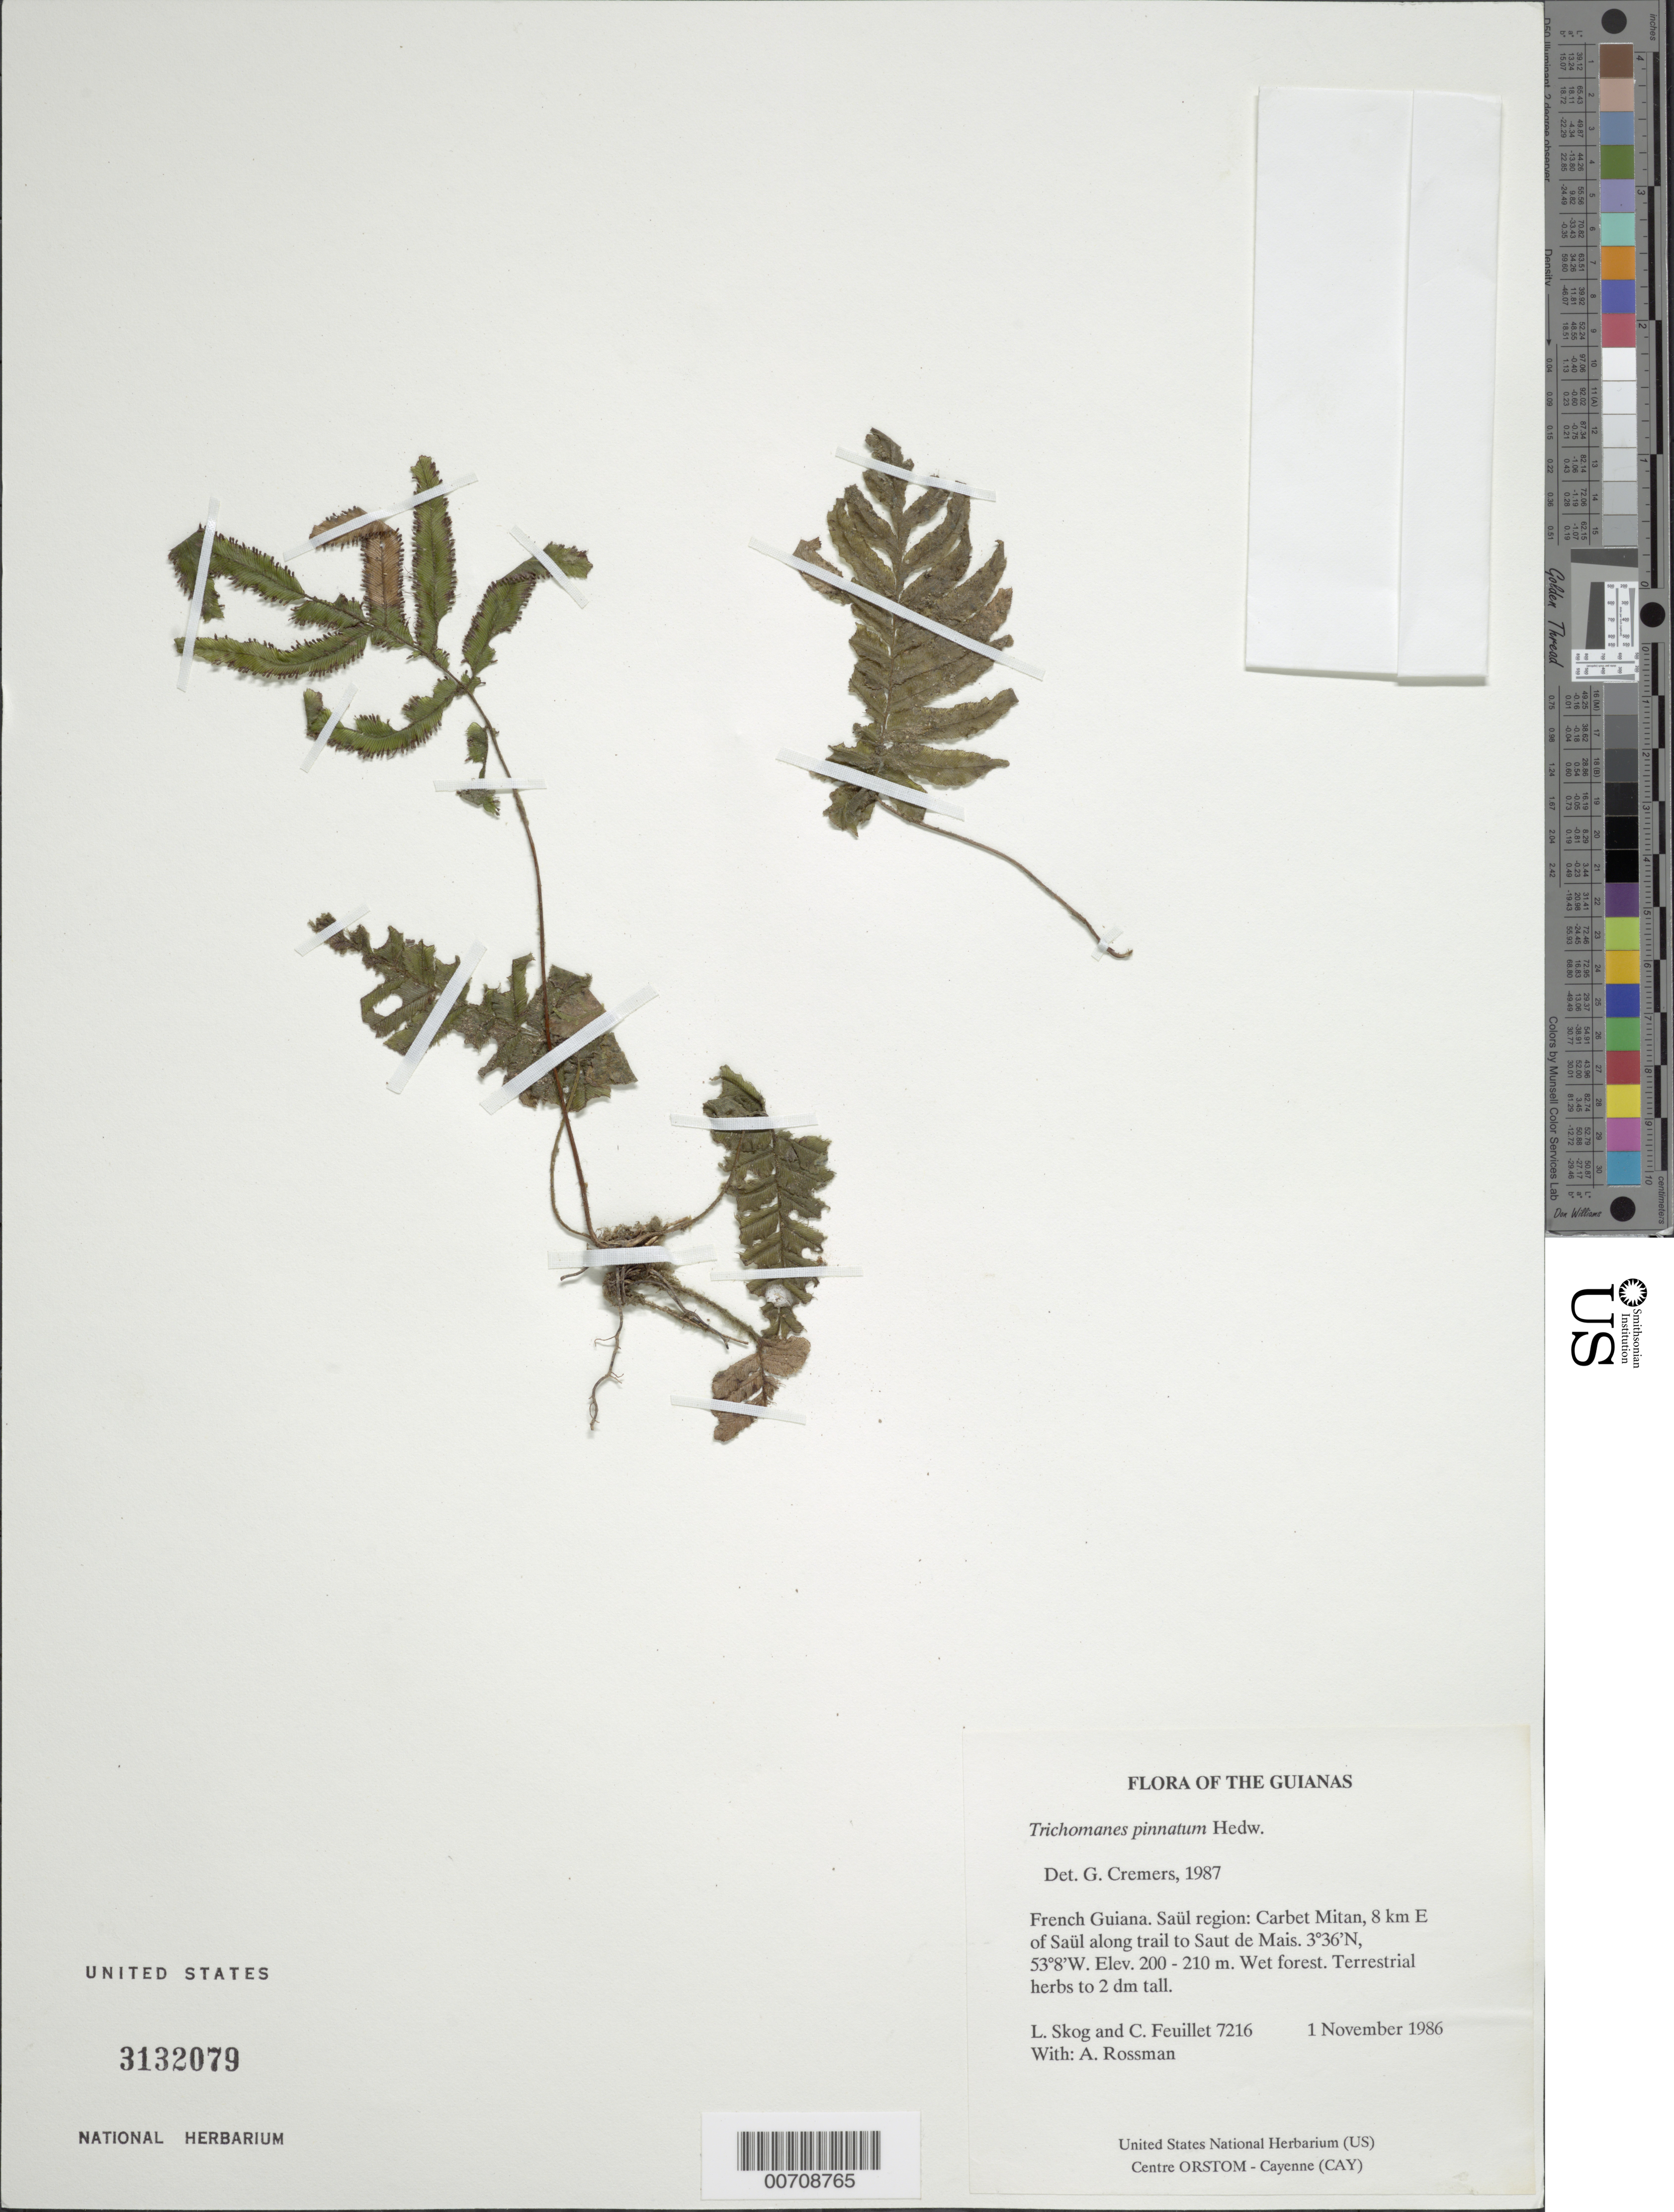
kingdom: Plantae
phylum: Tracheophyta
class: Polypodiopsida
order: Hymenophyllales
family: Hymenophyllaceae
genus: Trichomanes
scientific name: Trichomanes pinnatum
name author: Hedw.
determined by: Cremers, Georges A.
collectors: L. E. Skog, C. Feuillet & A. Rossman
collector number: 7216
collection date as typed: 1 November 1986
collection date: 1986-11-01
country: French Guiana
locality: Carbet Mitan, 8 km E of Saül along trail to Saut de Mais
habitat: Wet forest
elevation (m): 200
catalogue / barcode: US 3132079